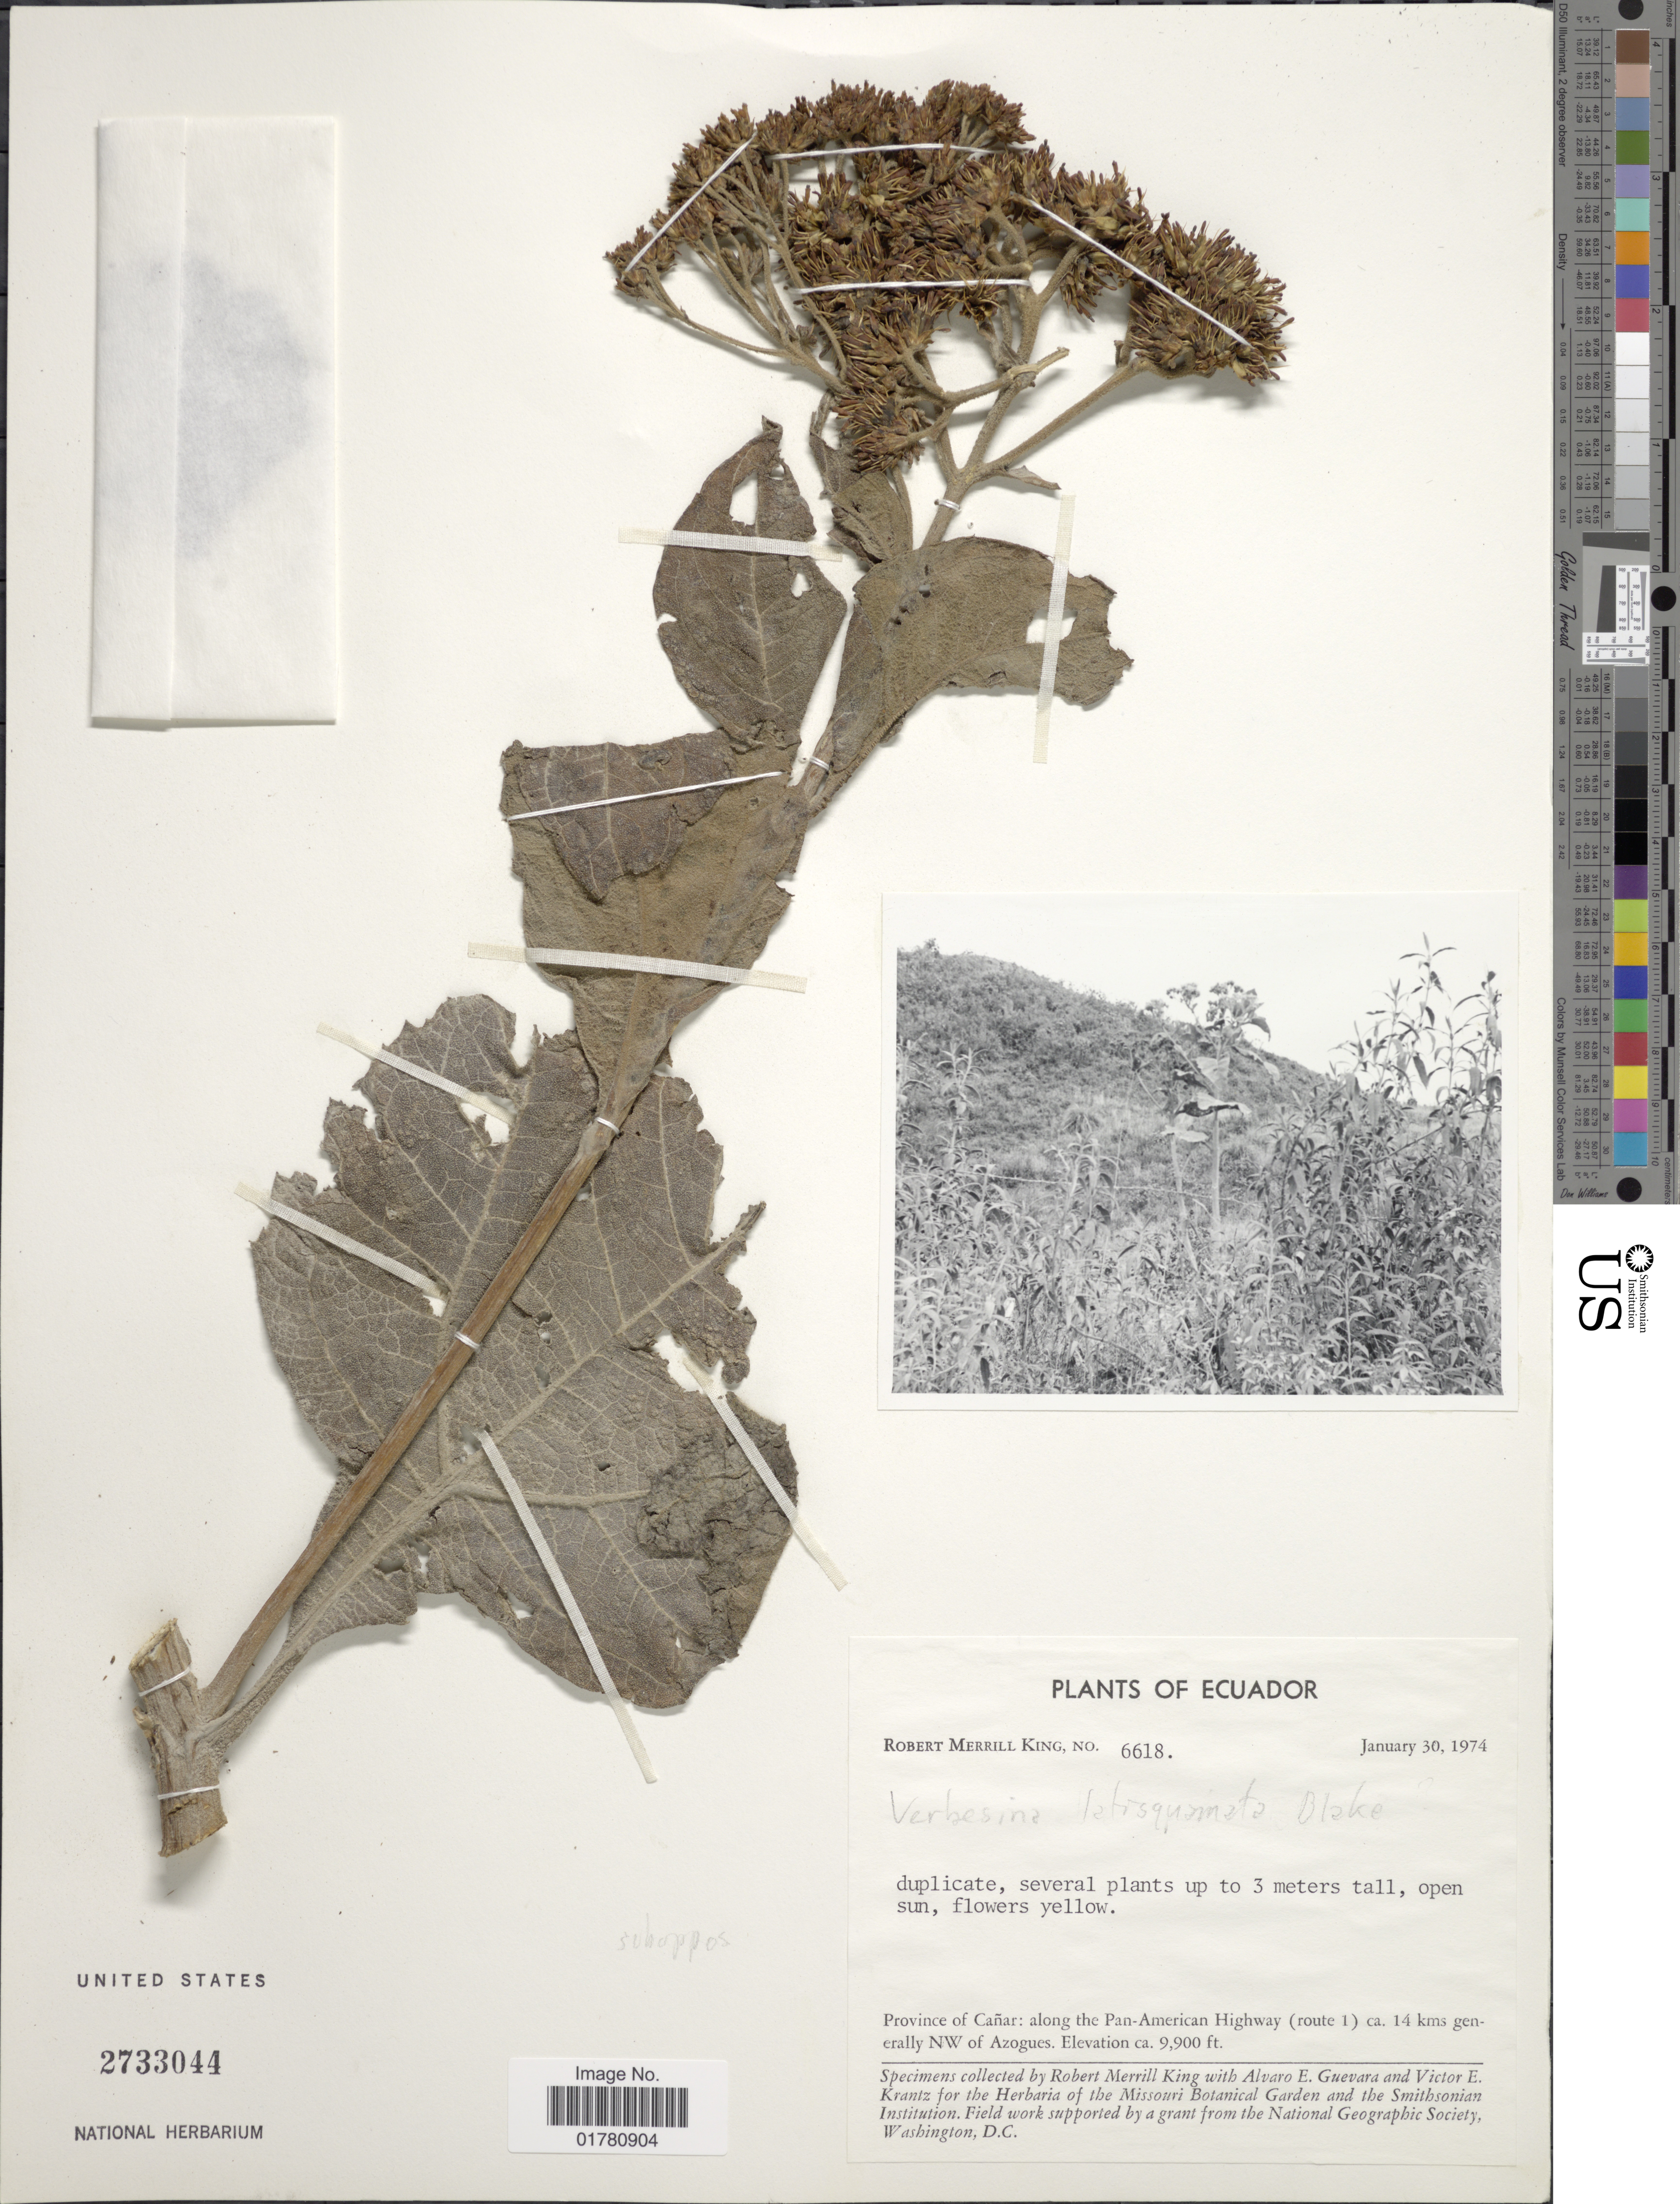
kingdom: Plantae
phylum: Tracheophyta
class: Magnoliopsida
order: Asterales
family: Asteraceae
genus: Verbesina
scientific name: Verbesina latisquama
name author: S.F. Blake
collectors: R. M. King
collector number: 6618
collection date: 1974-01-30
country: Ecuador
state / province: Cañar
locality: Along the Pan-American Highway (route 1) ca. 14 kms generally NW of Azogues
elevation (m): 3018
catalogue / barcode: US 2733044